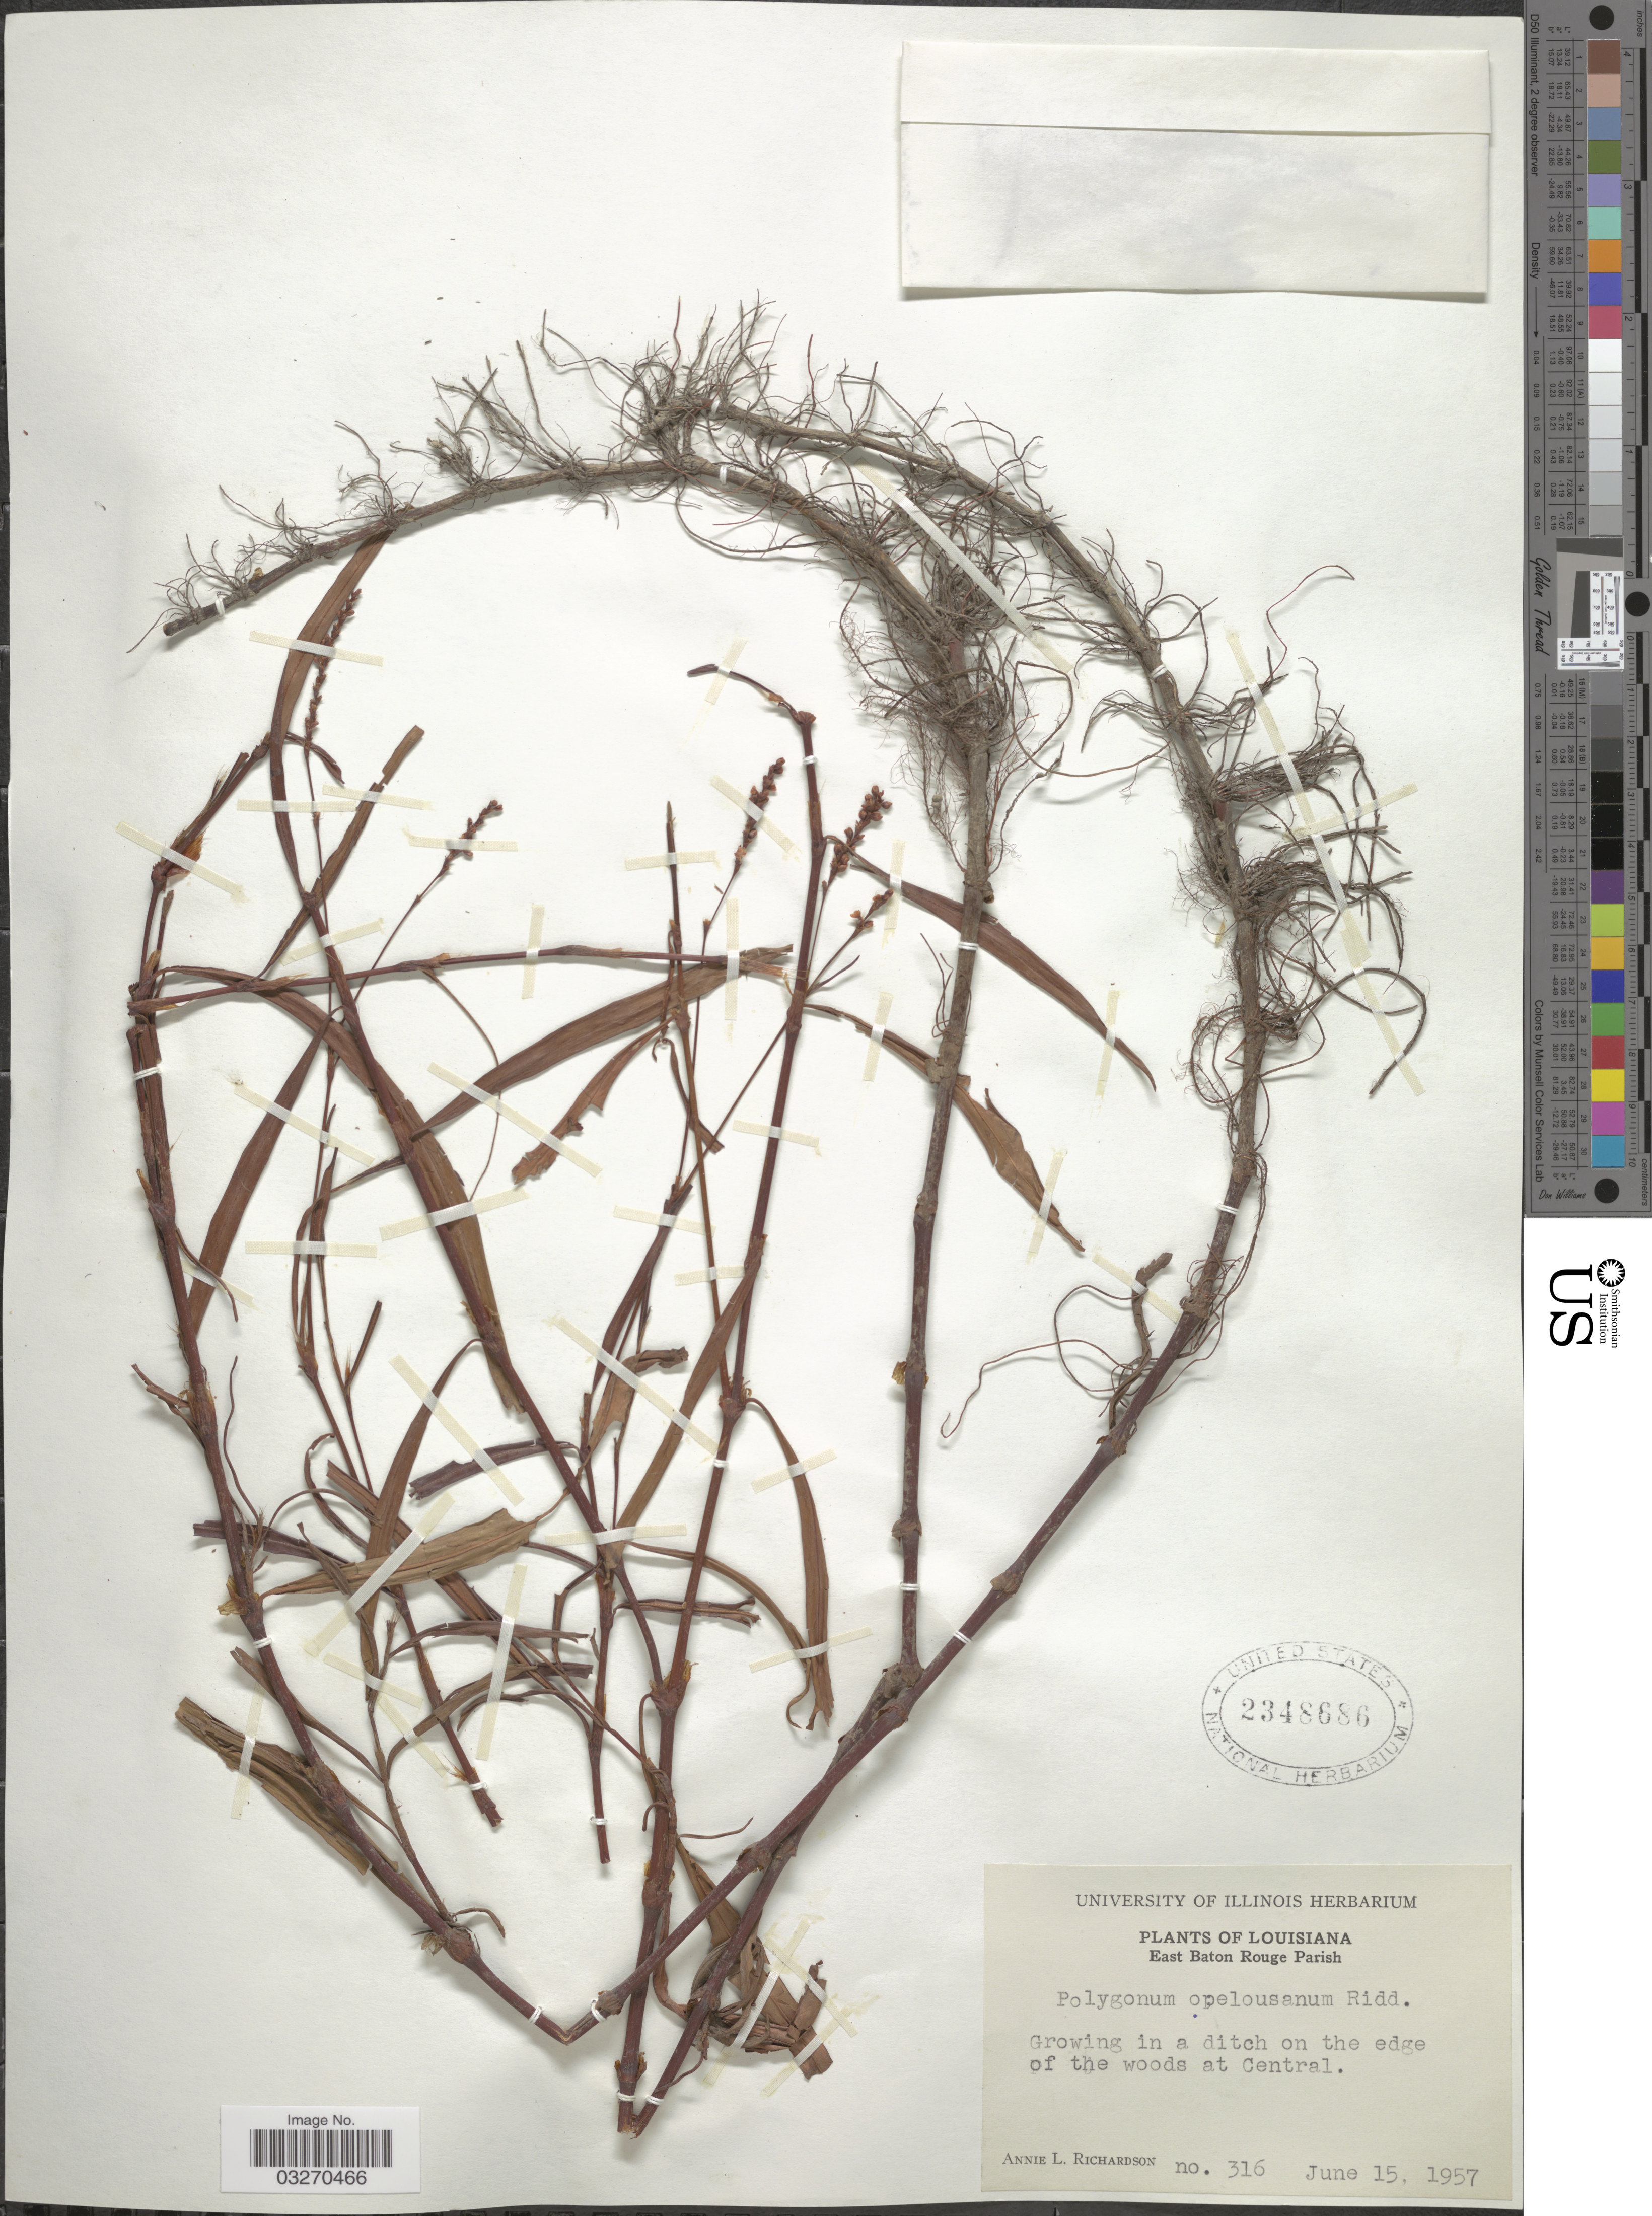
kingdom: Plantae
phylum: Tracheophyta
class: Magnoliopsida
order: Caryophyllales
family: Polygonaceae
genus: Persicaria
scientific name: Persicaria hydropiperoides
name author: (Michx.) Small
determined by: Atha, D. E.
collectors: A. L. Richardson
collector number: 316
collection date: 1957-06-15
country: United States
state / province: Louisiana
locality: East Baton Rouge Parish. Growing in a ditch on the edge of the woods at Central.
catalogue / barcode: US 2348686